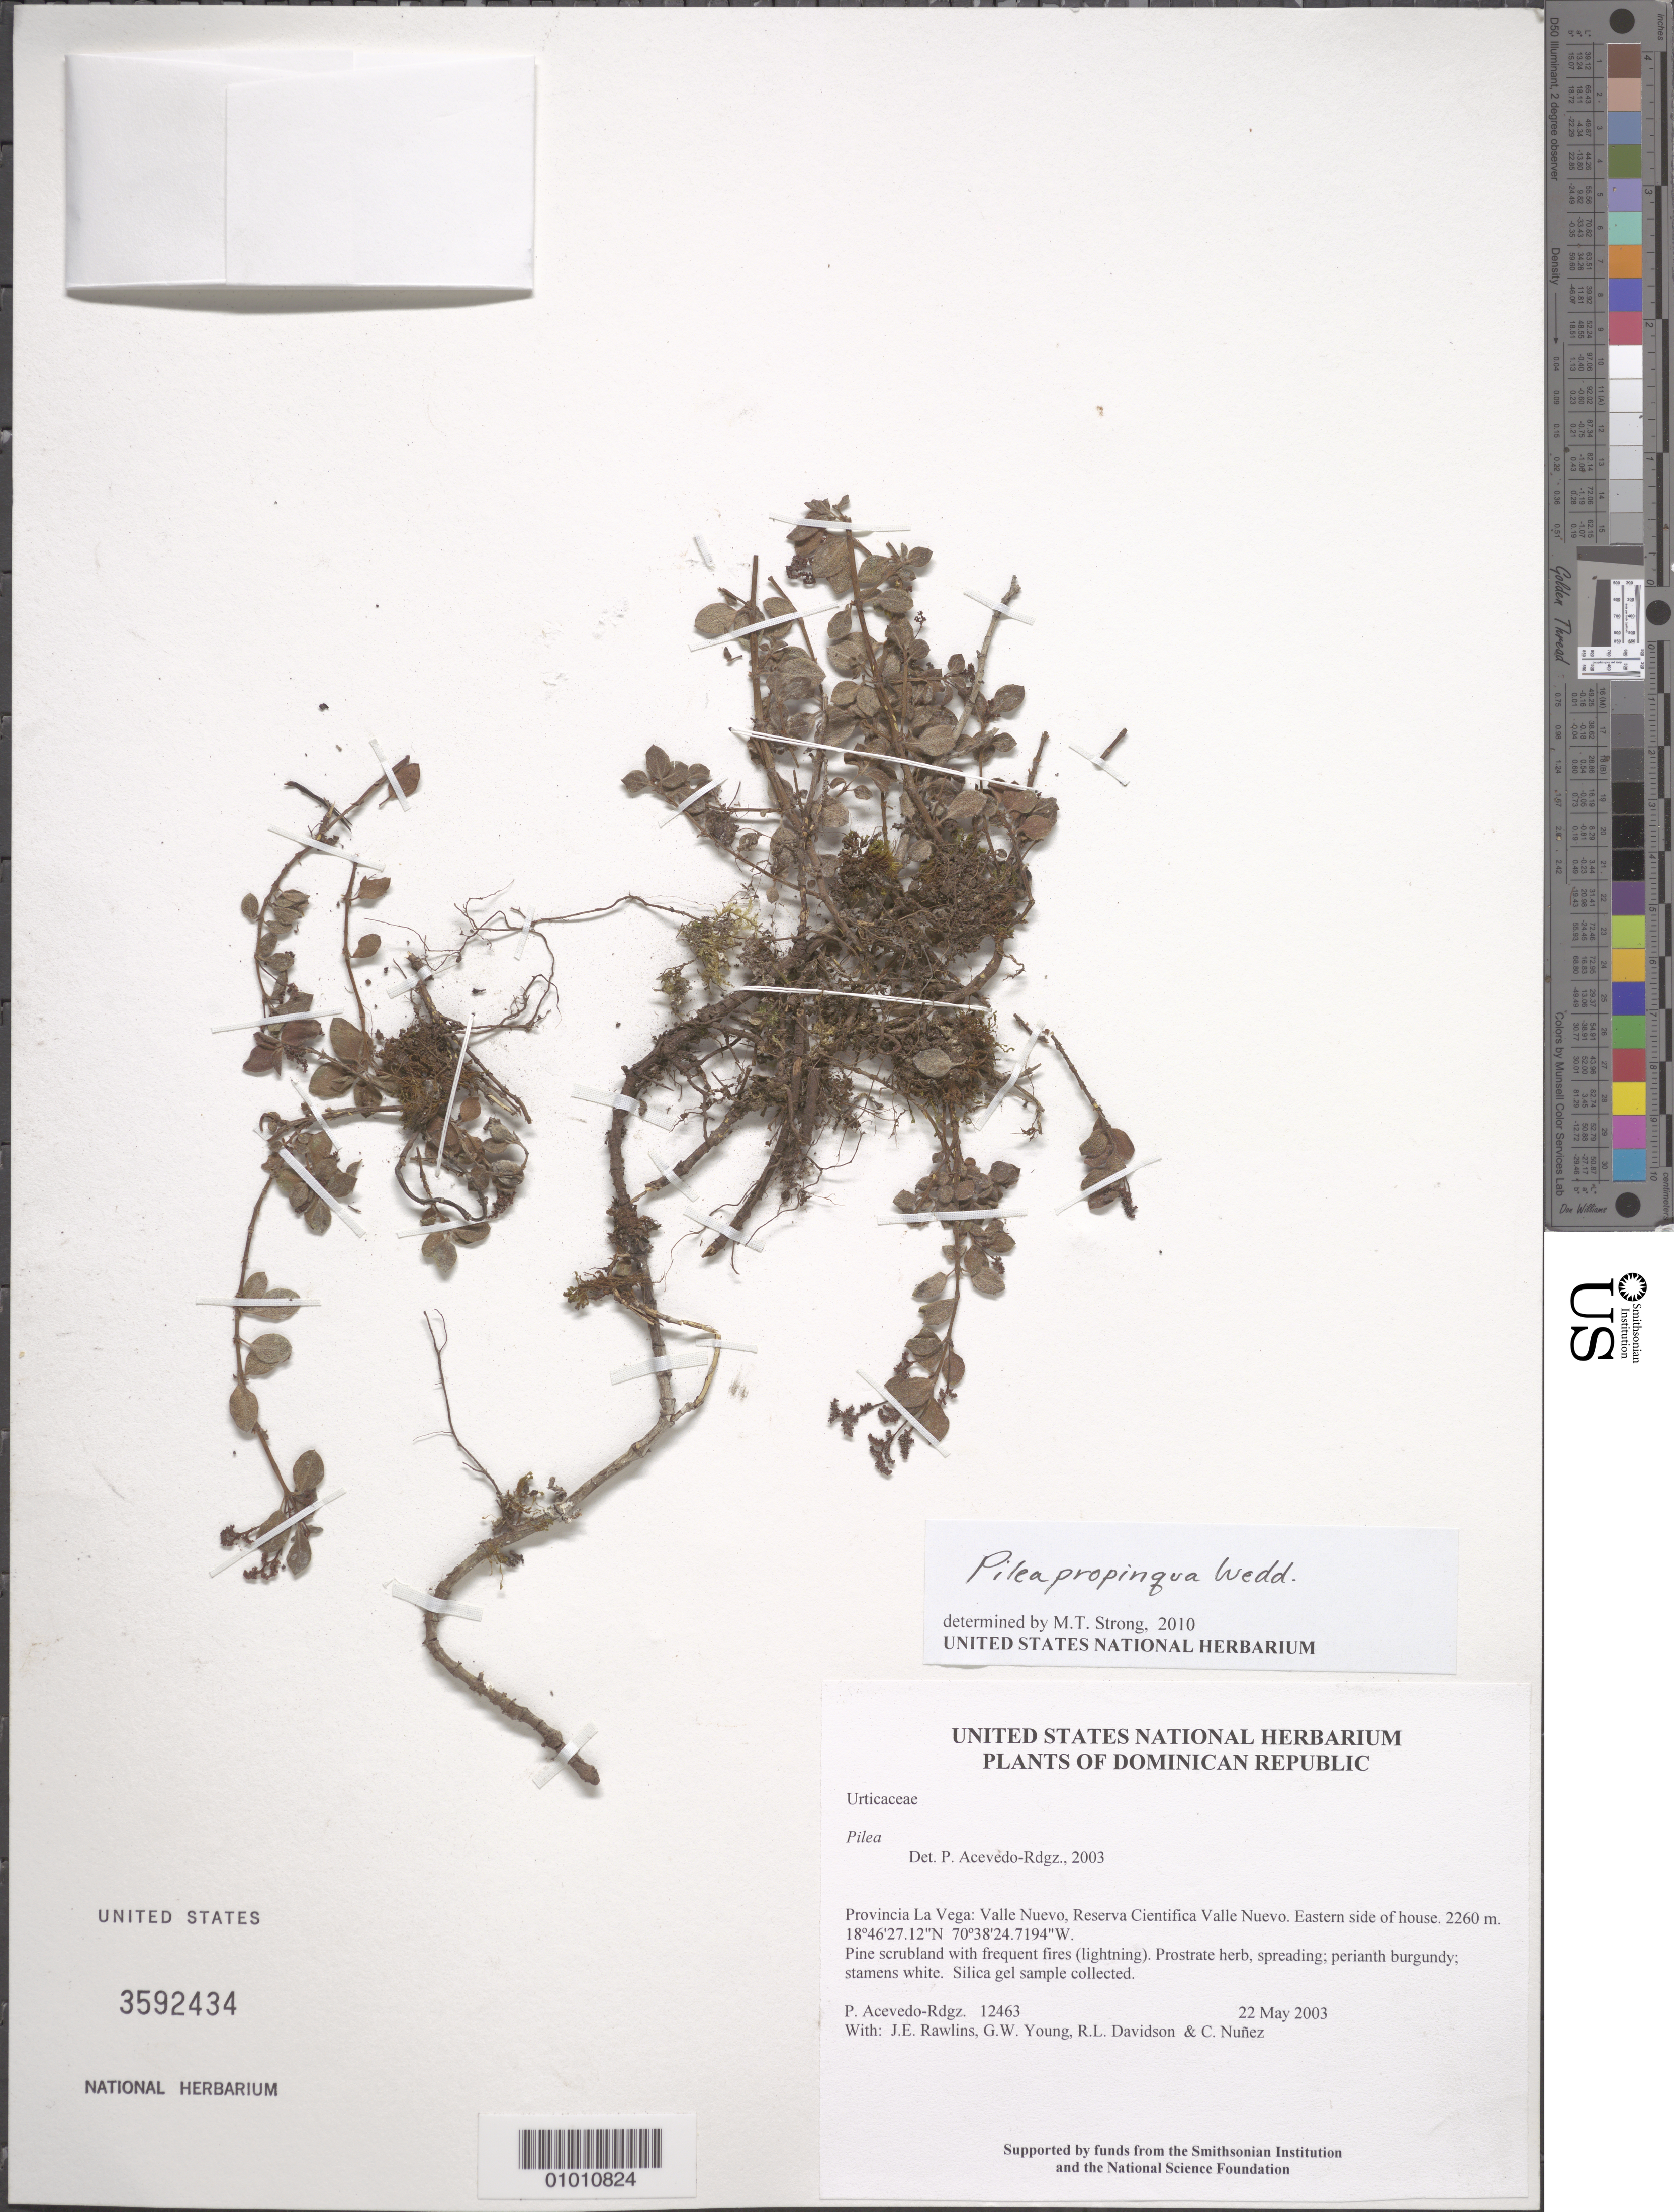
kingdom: Plantae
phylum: Tracheophyta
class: Magnoliopsida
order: Rosales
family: Urticaceae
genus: Pilea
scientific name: Pilea propinqua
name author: Wedd.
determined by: Strong, M. T., (US), Smithsonian Institution - National Museum of Natural History (UNITED STATES)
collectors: P. Acevedo-Rodr., J. Rawlins, G. Young, R. Davidson & C. Nunez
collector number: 12463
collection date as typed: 22 May 2003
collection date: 2003-05-22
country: Dominican Republic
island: Hispaniola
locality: Provincia La Vega: Valle Nuevo, Reserva Cientifica Valle Nuevo. Eastern side of house.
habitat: Pine scrubland with frequent fires (lightning).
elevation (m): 2260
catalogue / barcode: US 3592434